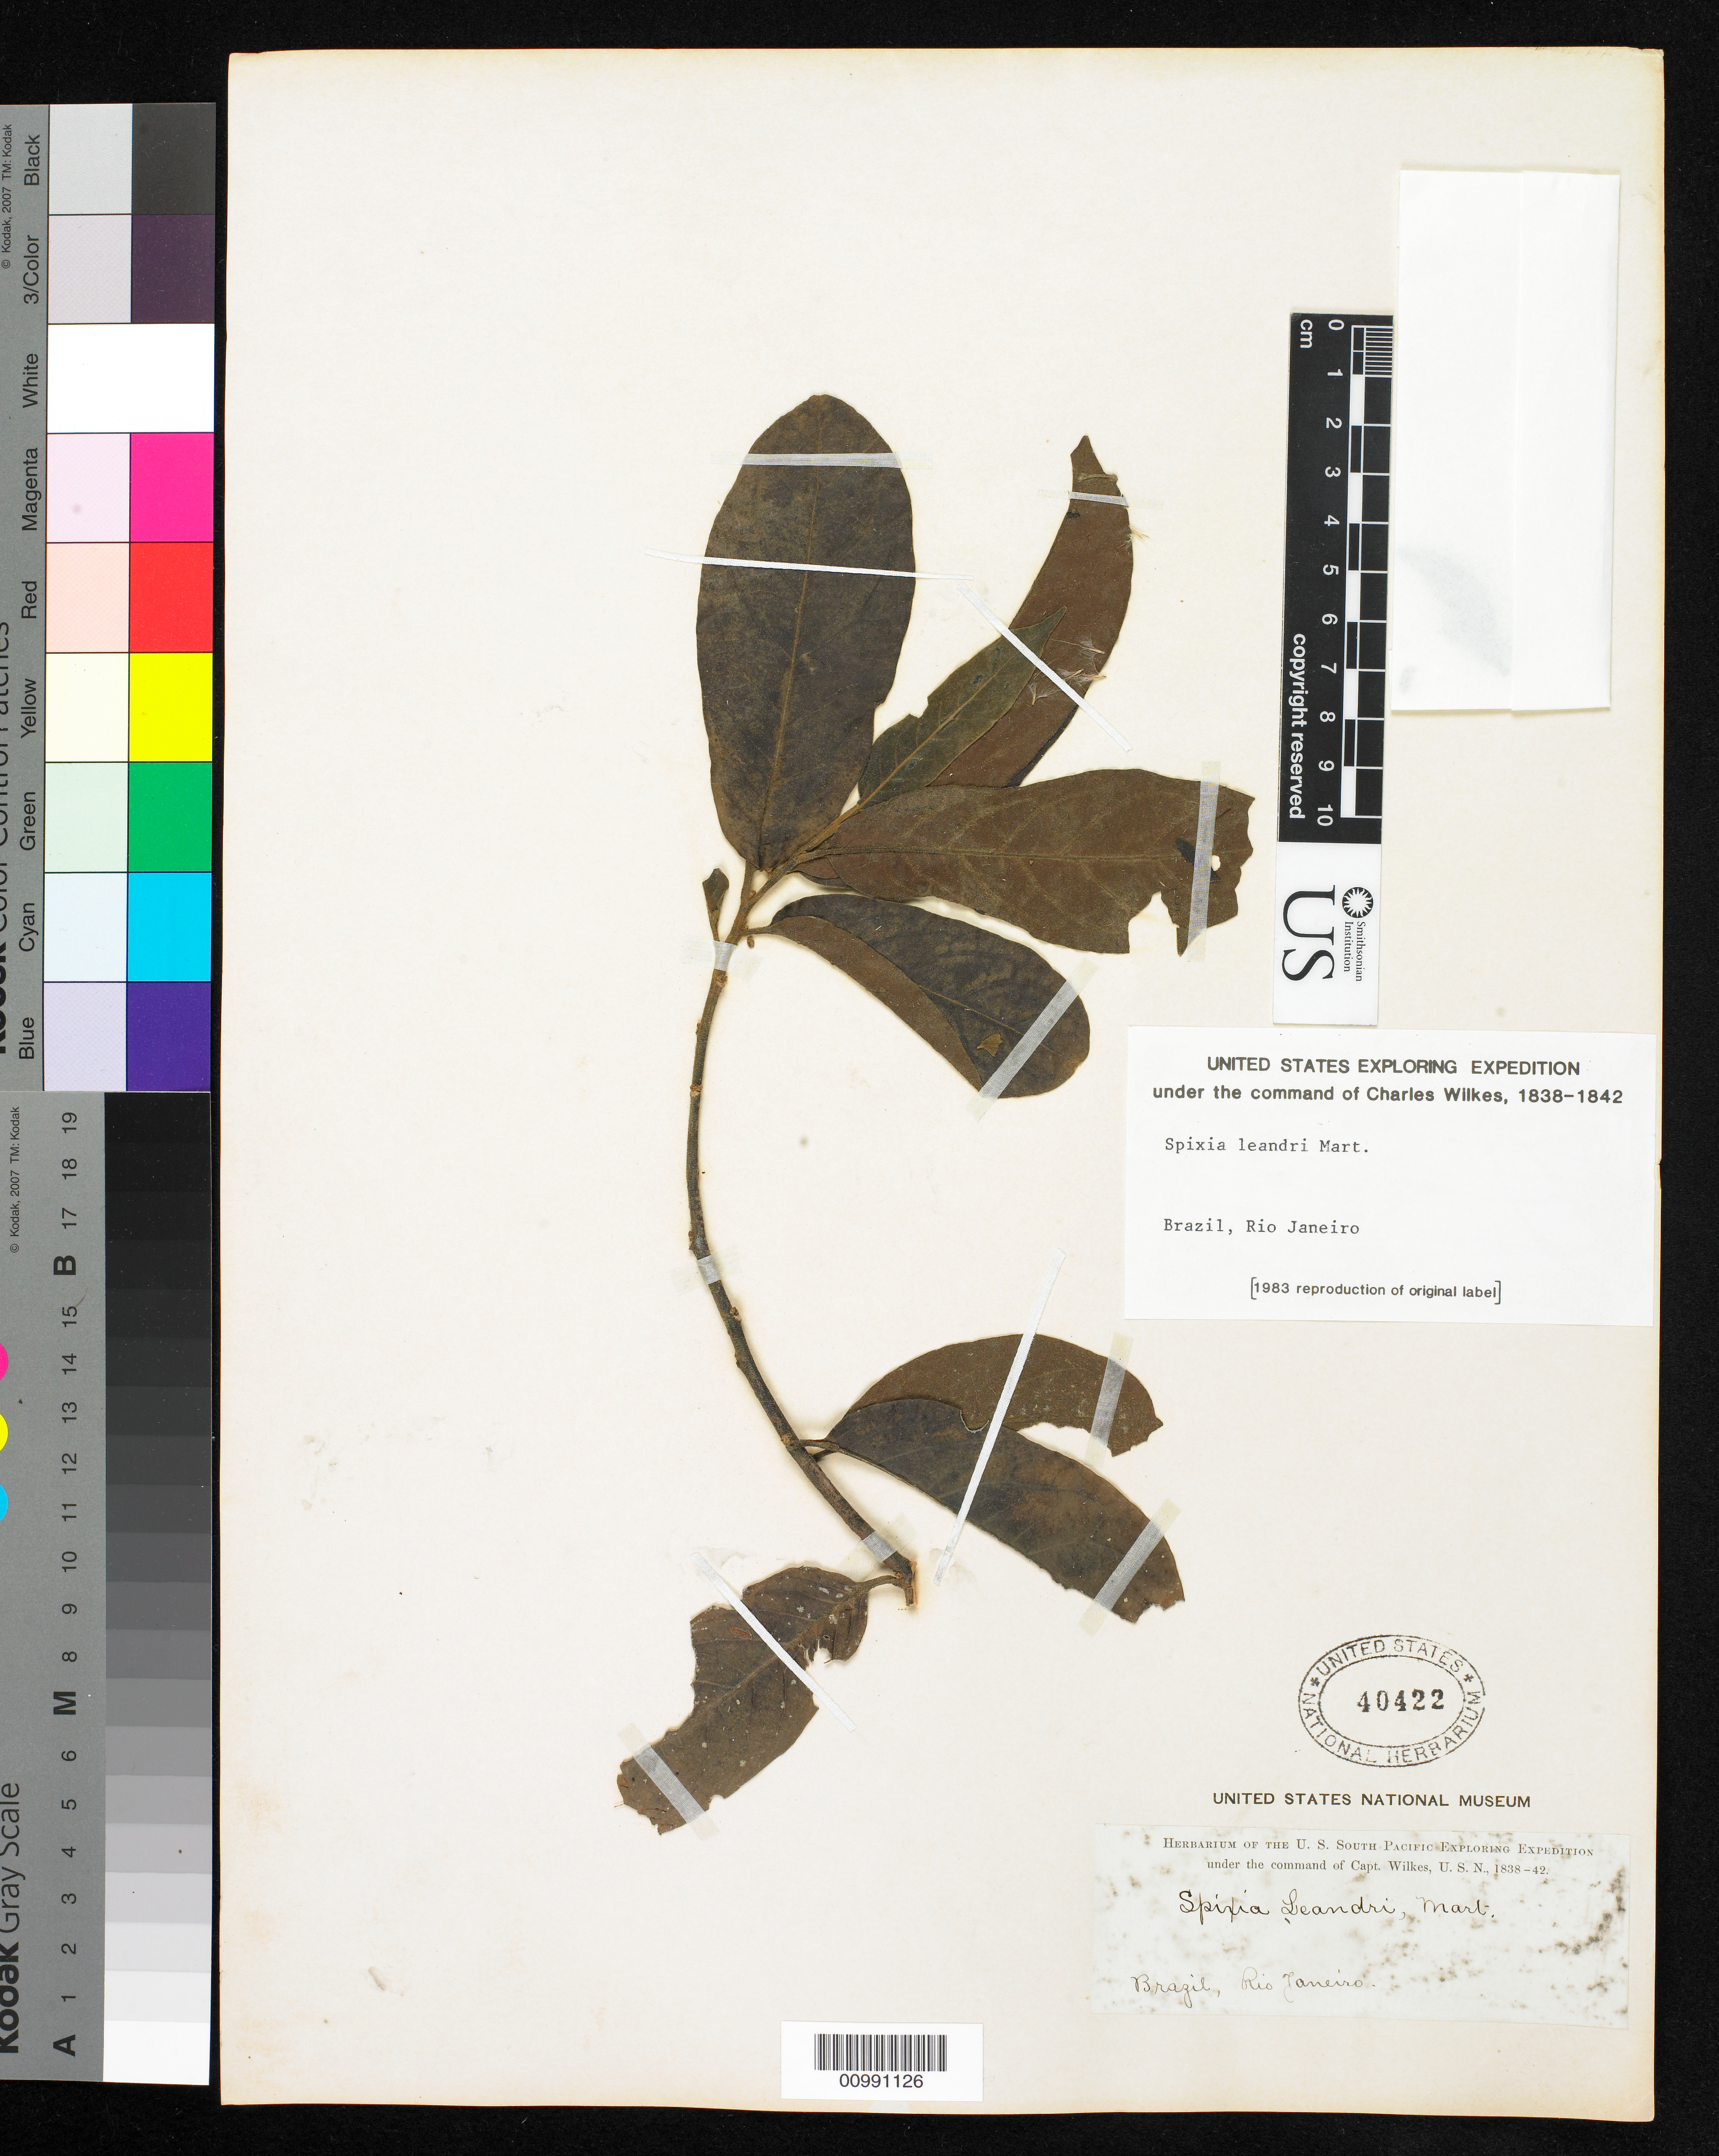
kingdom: Plantae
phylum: Tracheophyta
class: Magnoliopsida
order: Malpighiales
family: Peraceae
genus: Pera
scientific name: Pera leandri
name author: Baill.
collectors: Wilkes Explor. Exped.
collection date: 1838/1842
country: Brazil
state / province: Rio de Janeiro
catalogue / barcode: US 40422